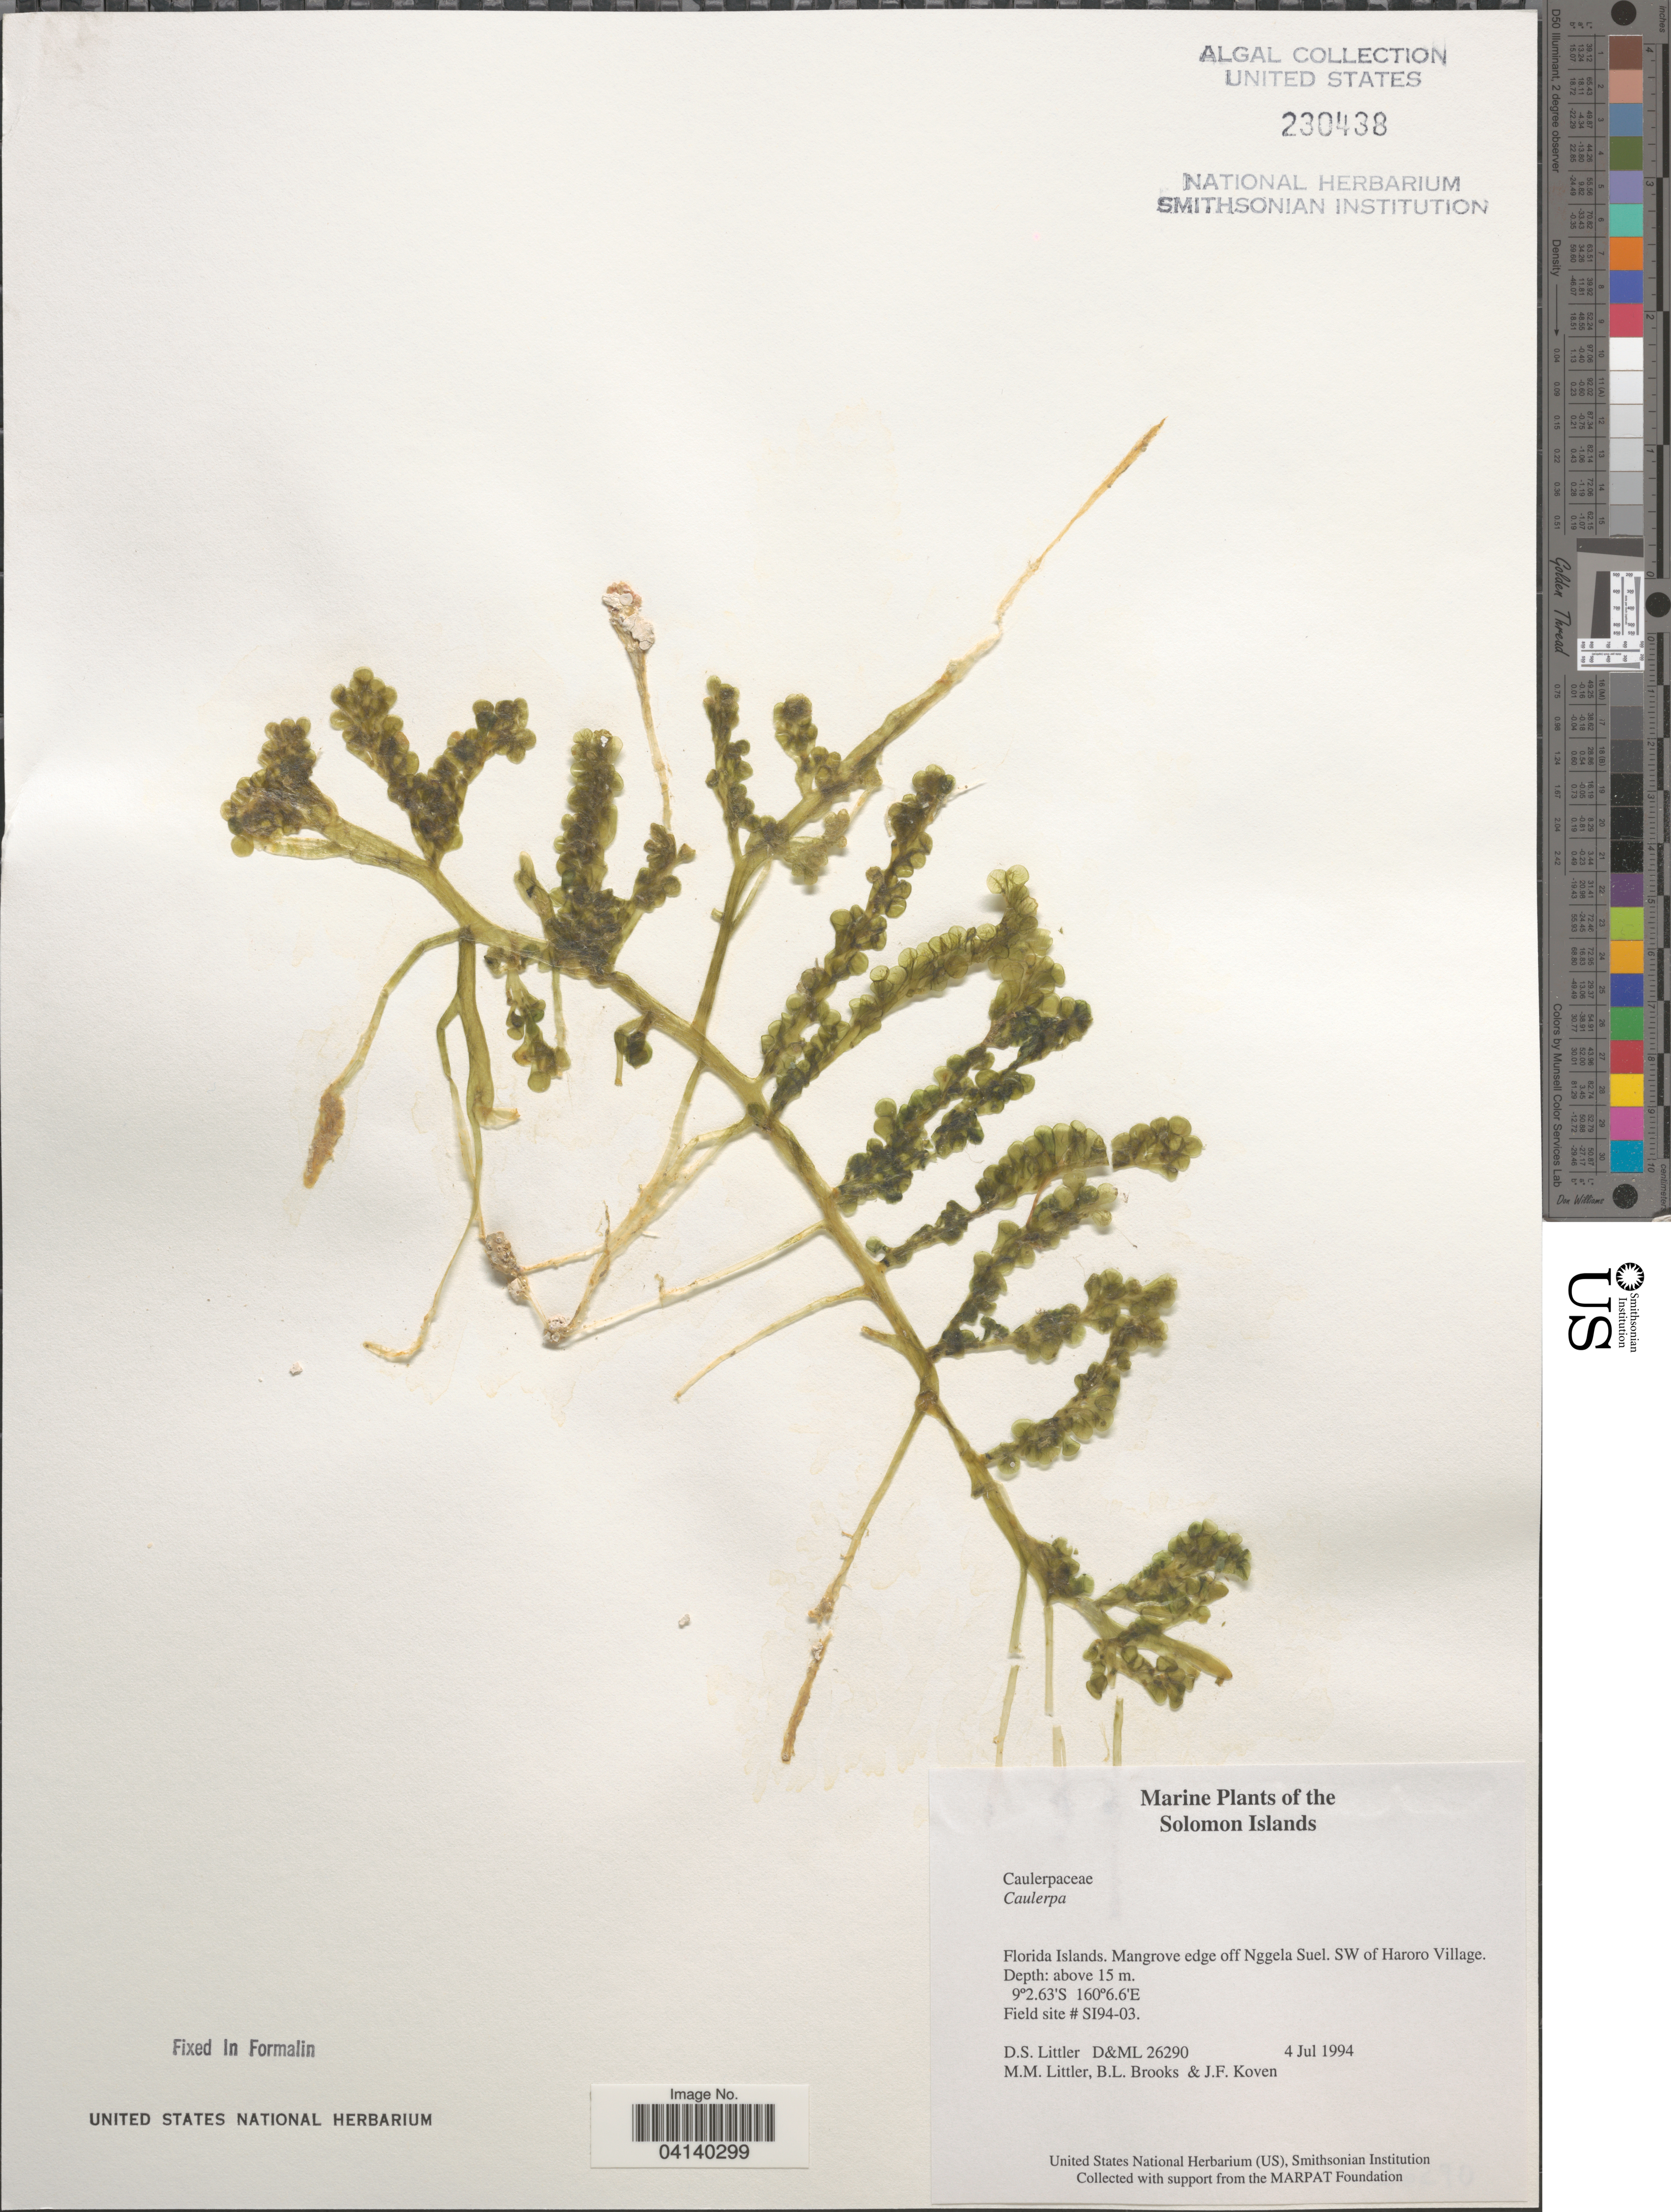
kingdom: Plantae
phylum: Chlorophyta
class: Ulvophyceae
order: Bryopsidales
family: Caulerpaceae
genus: Caulerpa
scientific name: Caulerpa sp.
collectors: D. S. Littler, B. Brooks & J. Koven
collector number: D&ML26290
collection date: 1994-07-04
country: Solomon Islands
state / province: Solomon Islands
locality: Florida Islands. Mangrove edge off Nggela Suel. SW of Haroro Village. Field site # SI94-03.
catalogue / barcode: US 230438